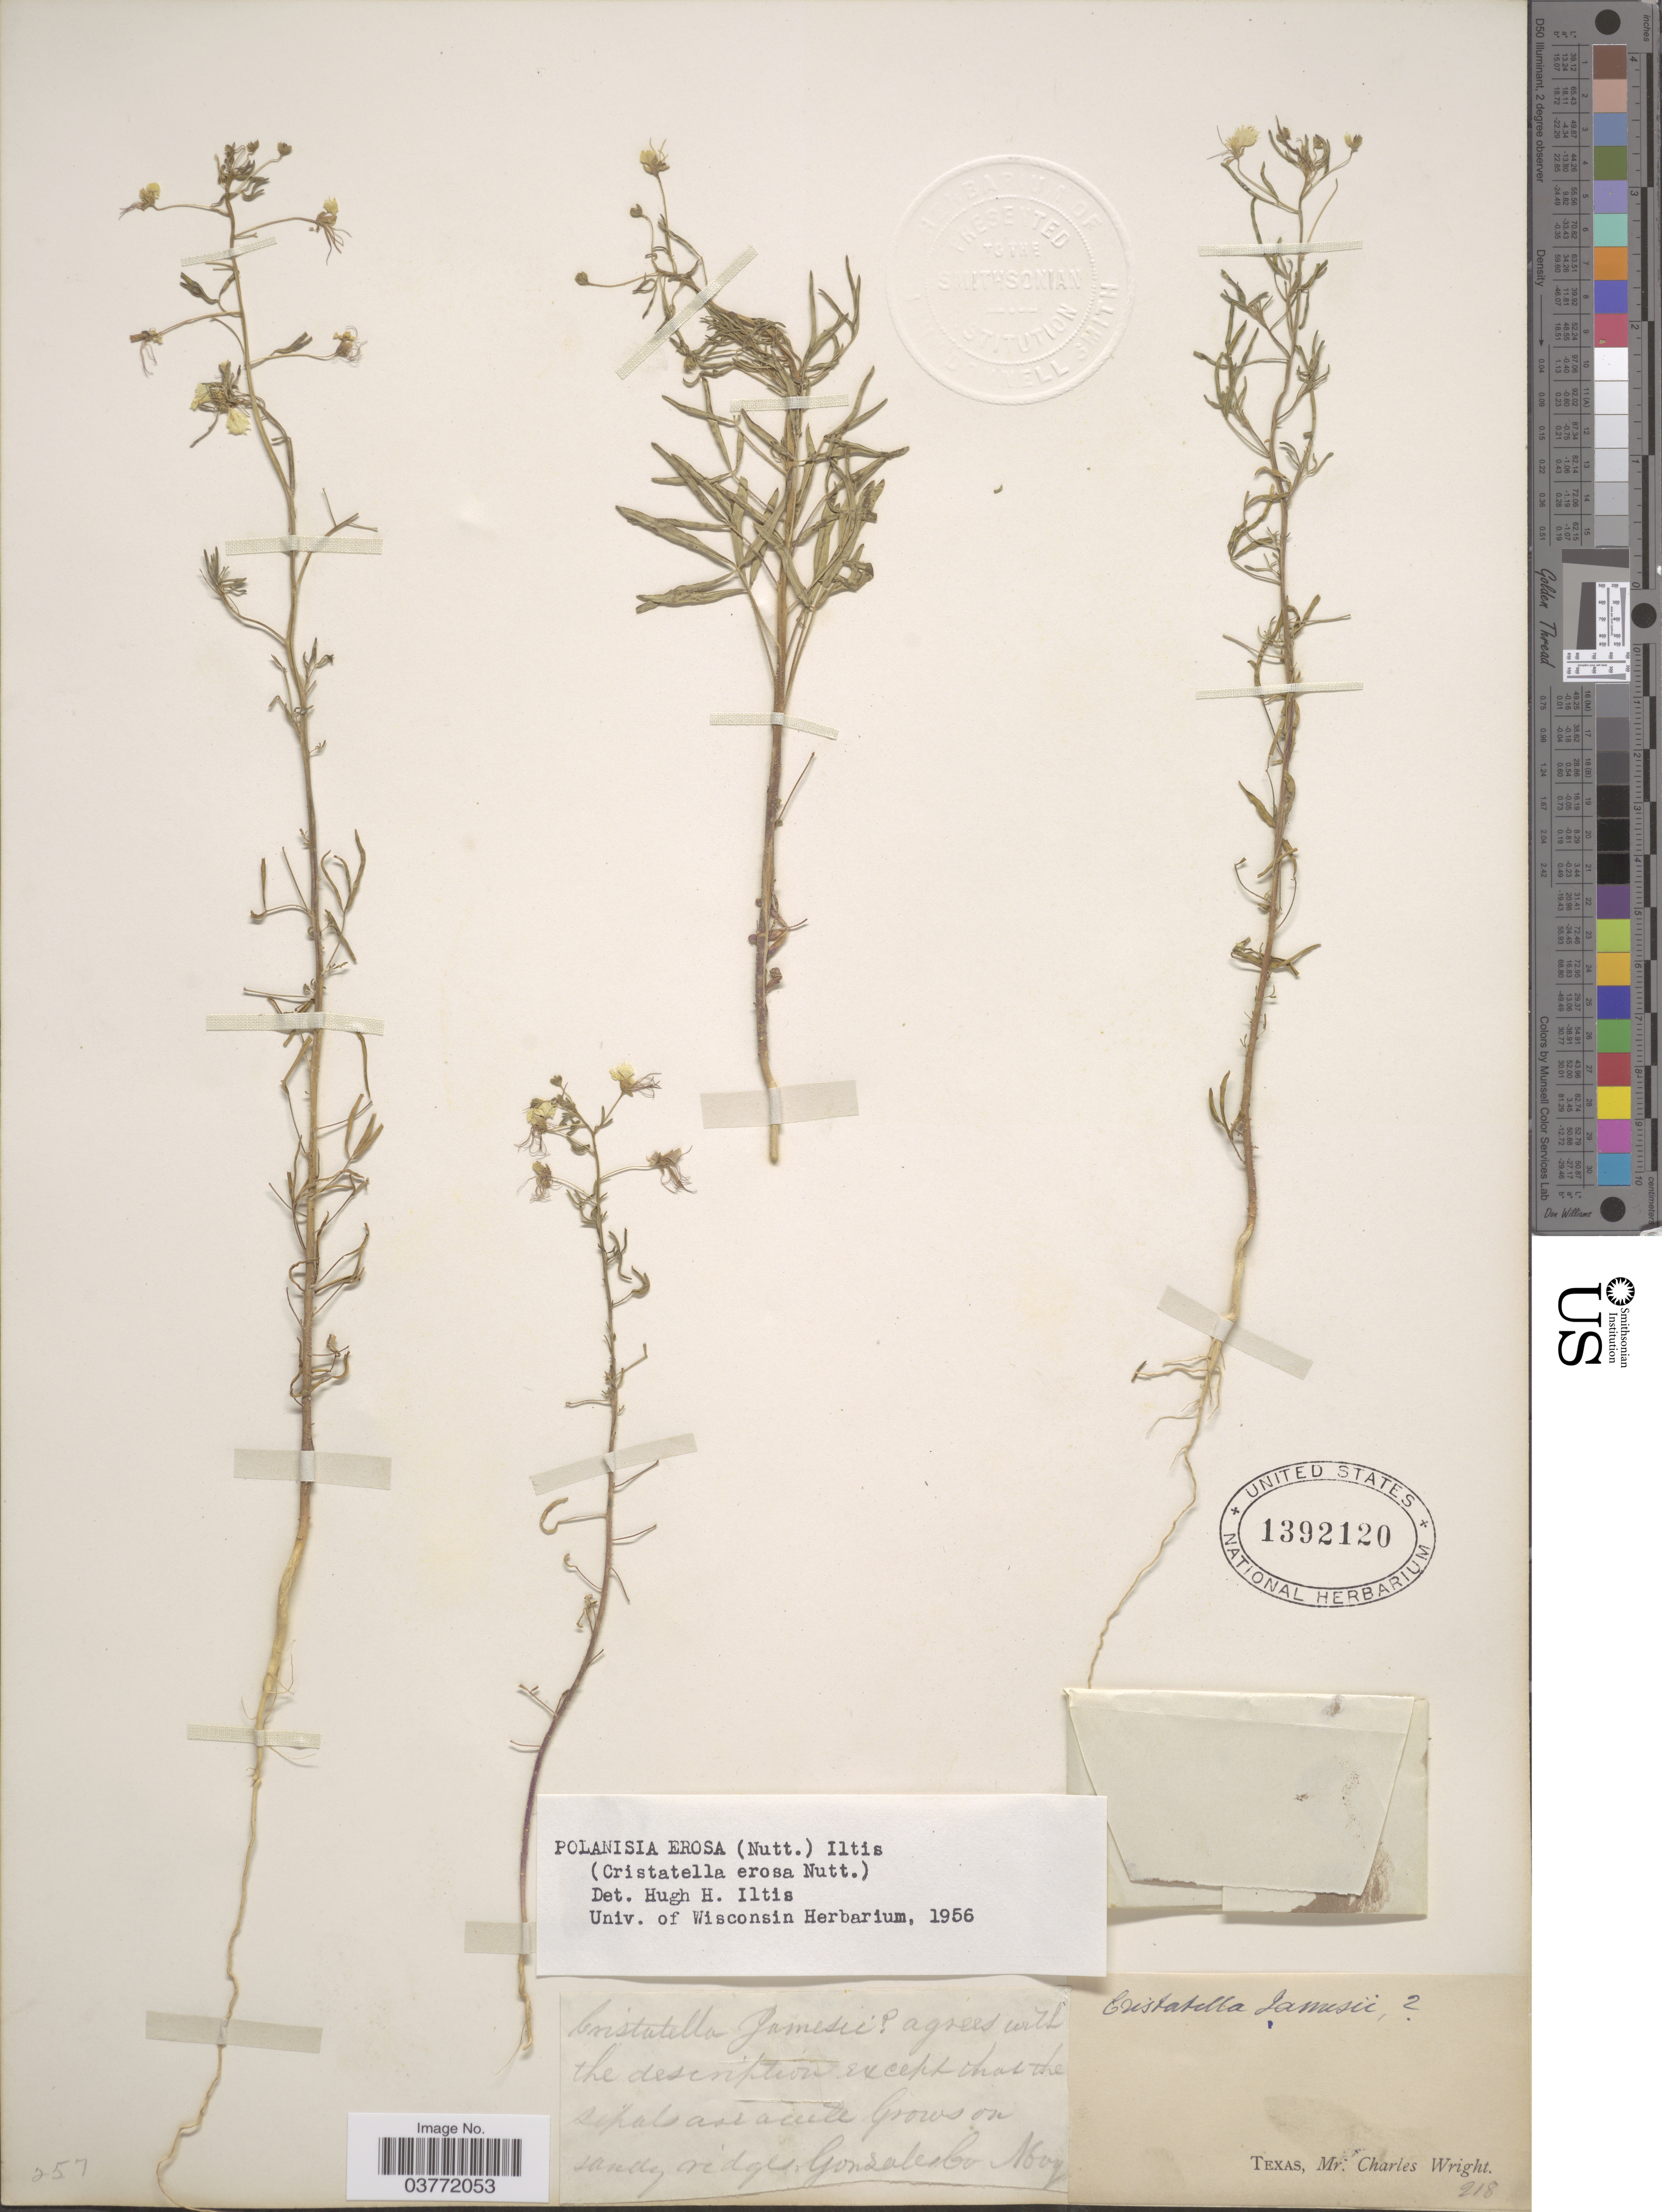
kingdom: Plantae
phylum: Tracheophyta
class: Magnoliopsida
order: Brassicales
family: Cleomaceae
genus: Polanisia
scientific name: Polanisia erosa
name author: (Nutt.) Iltis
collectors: C. Wright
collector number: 218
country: United States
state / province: Texas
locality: Gonzales Co.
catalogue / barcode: US 1392120